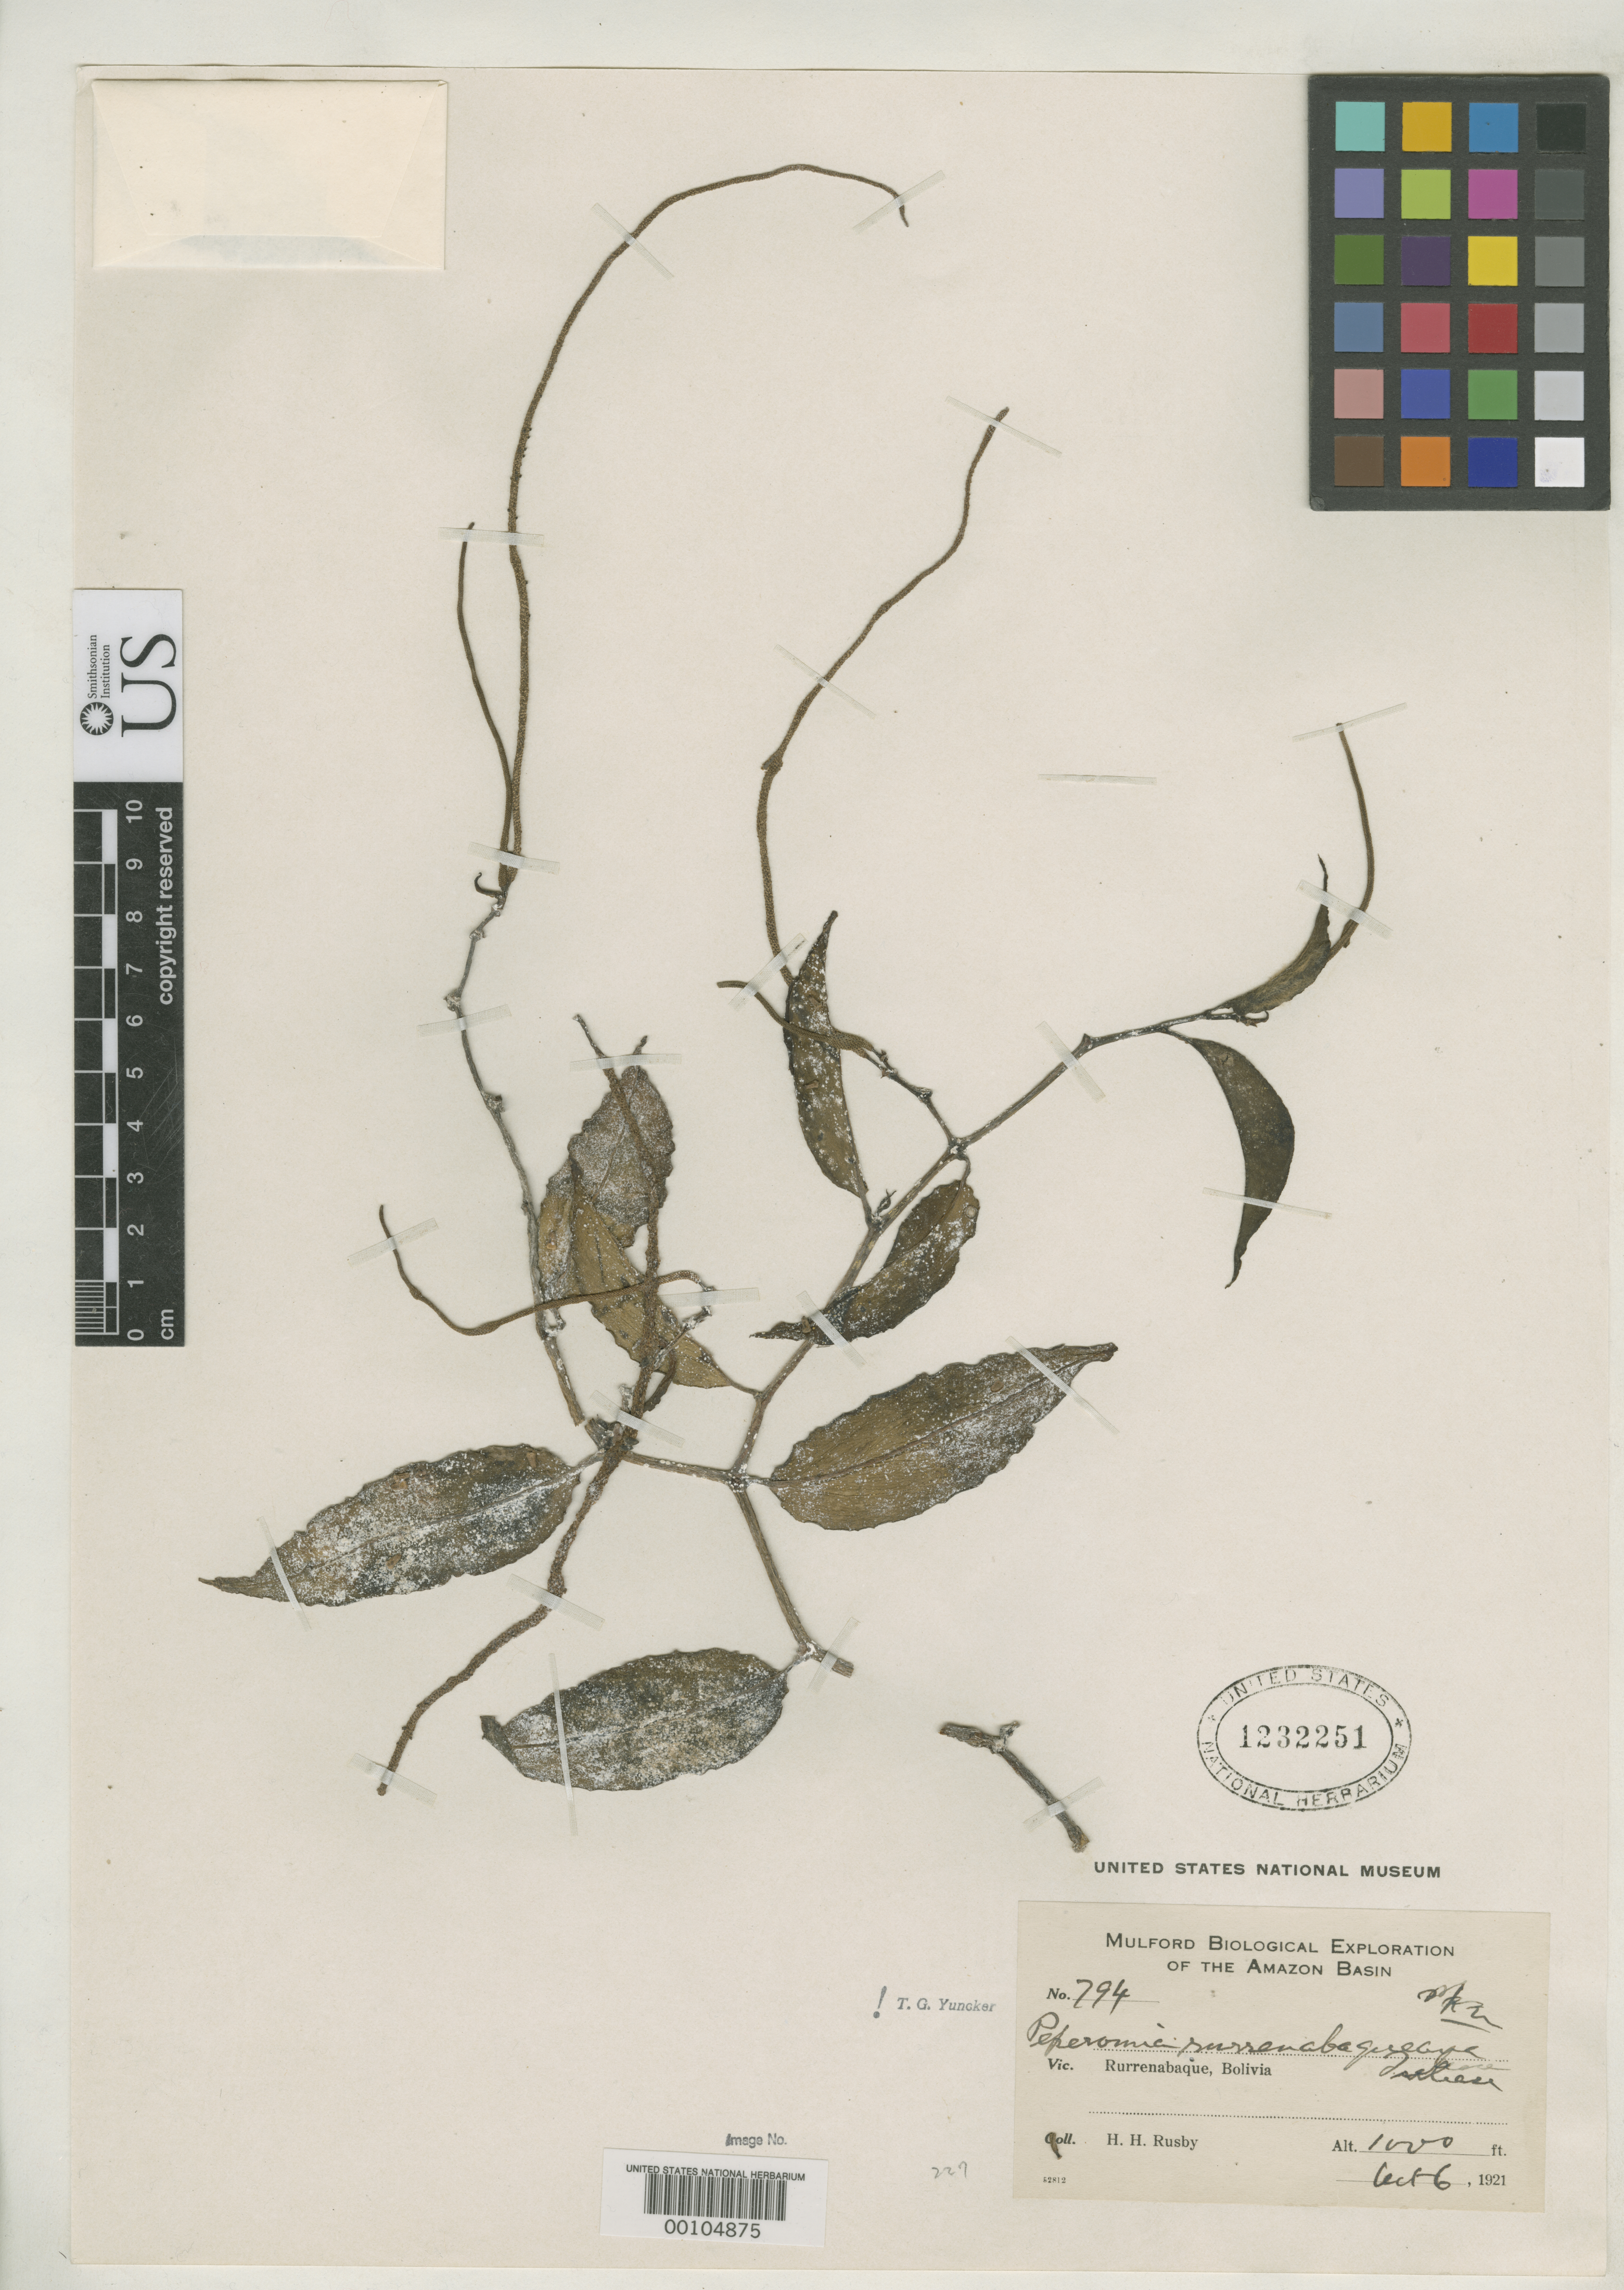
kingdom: Plantae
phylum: Tracheophyta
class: Magnoliopsida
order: Piperales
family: Piperaceae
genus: Peperomia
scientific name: Peperomia rurrenabaqueana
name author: Trel.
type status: Isotype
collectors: H. H. Rusby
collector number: Mulford Biol. Exped. 794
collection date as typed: Oct 6, 1921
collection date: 1921-10-06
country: Bolivia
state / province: Beni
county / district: José Ballivián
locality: Rurrenabaque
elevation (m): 305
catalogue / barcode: US 1232251